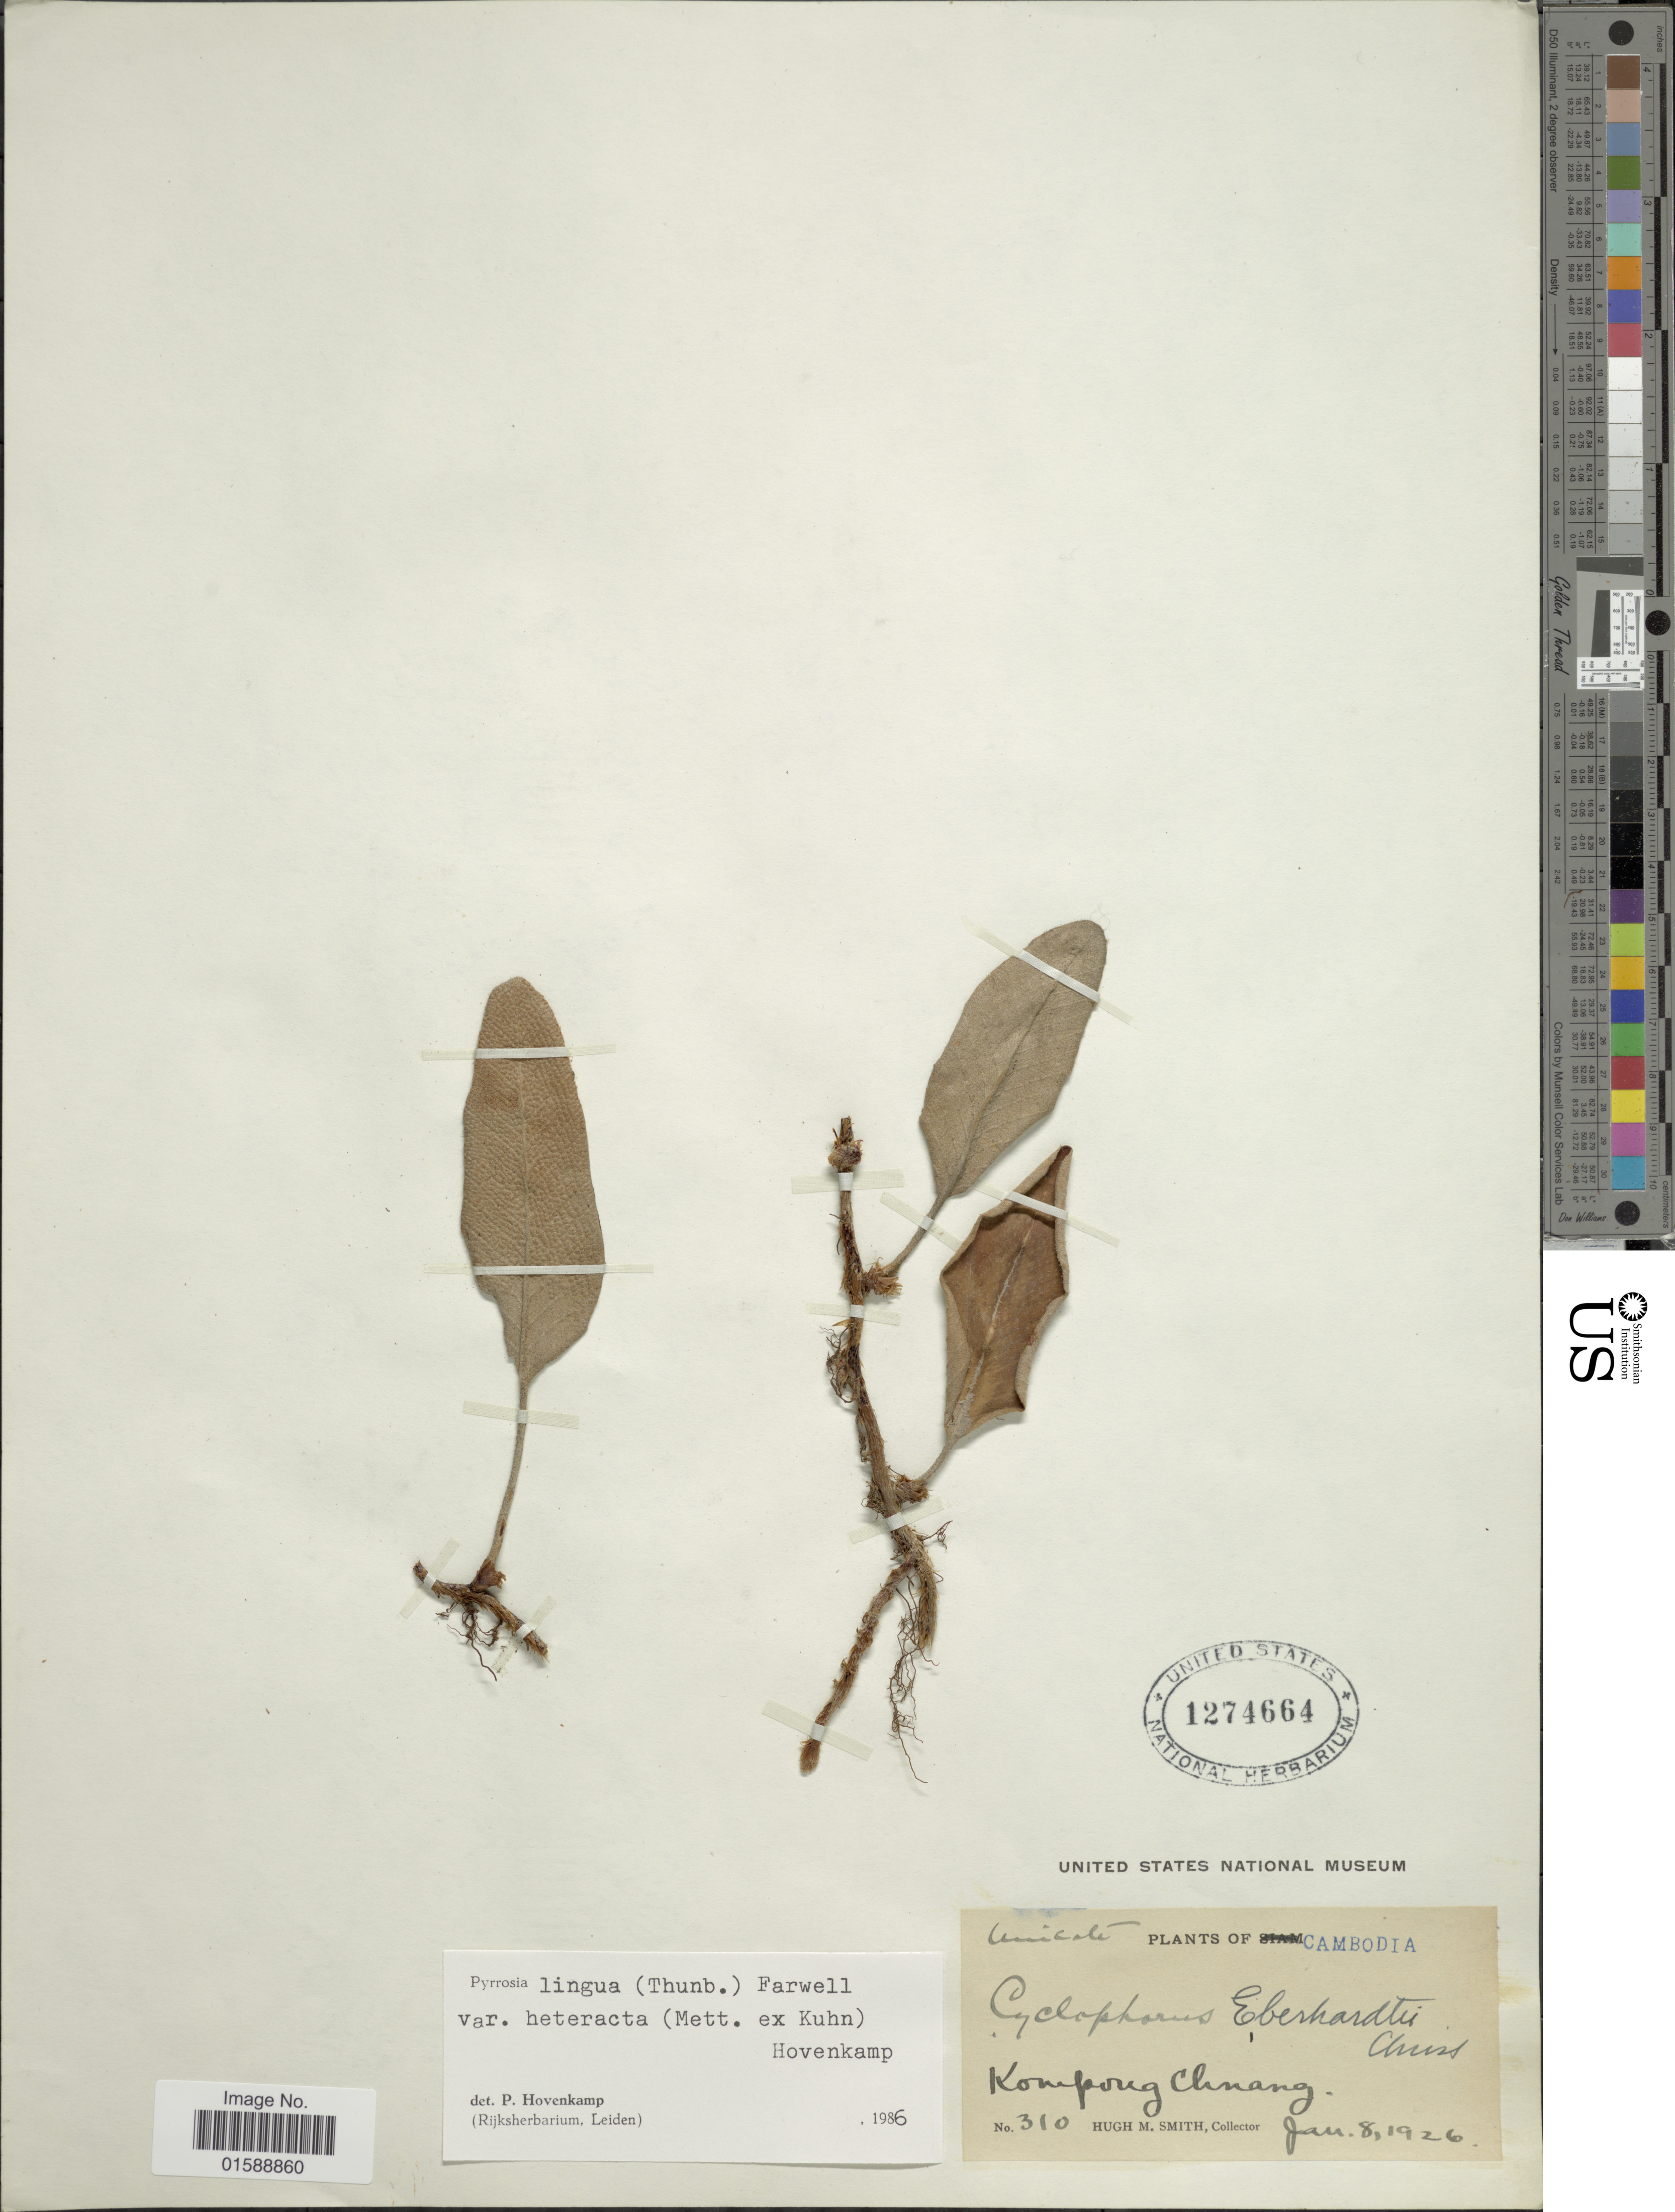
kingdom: Plantae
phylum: Tracheophyta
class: Polypodiopsida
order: Polypodiales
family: Polypodiaceae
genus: Pyrrosia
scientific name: Pyrrosia heteractis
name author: (Mett. ex Kuhn) Ching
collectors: H. M. Smith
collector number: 310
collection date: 1926-01-08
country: Cambodia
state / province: Kampong Chhnang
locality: Kompong Chnang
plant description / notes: No precise locality correction needed. Filled province field with Kampong Chhnang.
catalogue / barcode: US 1274664